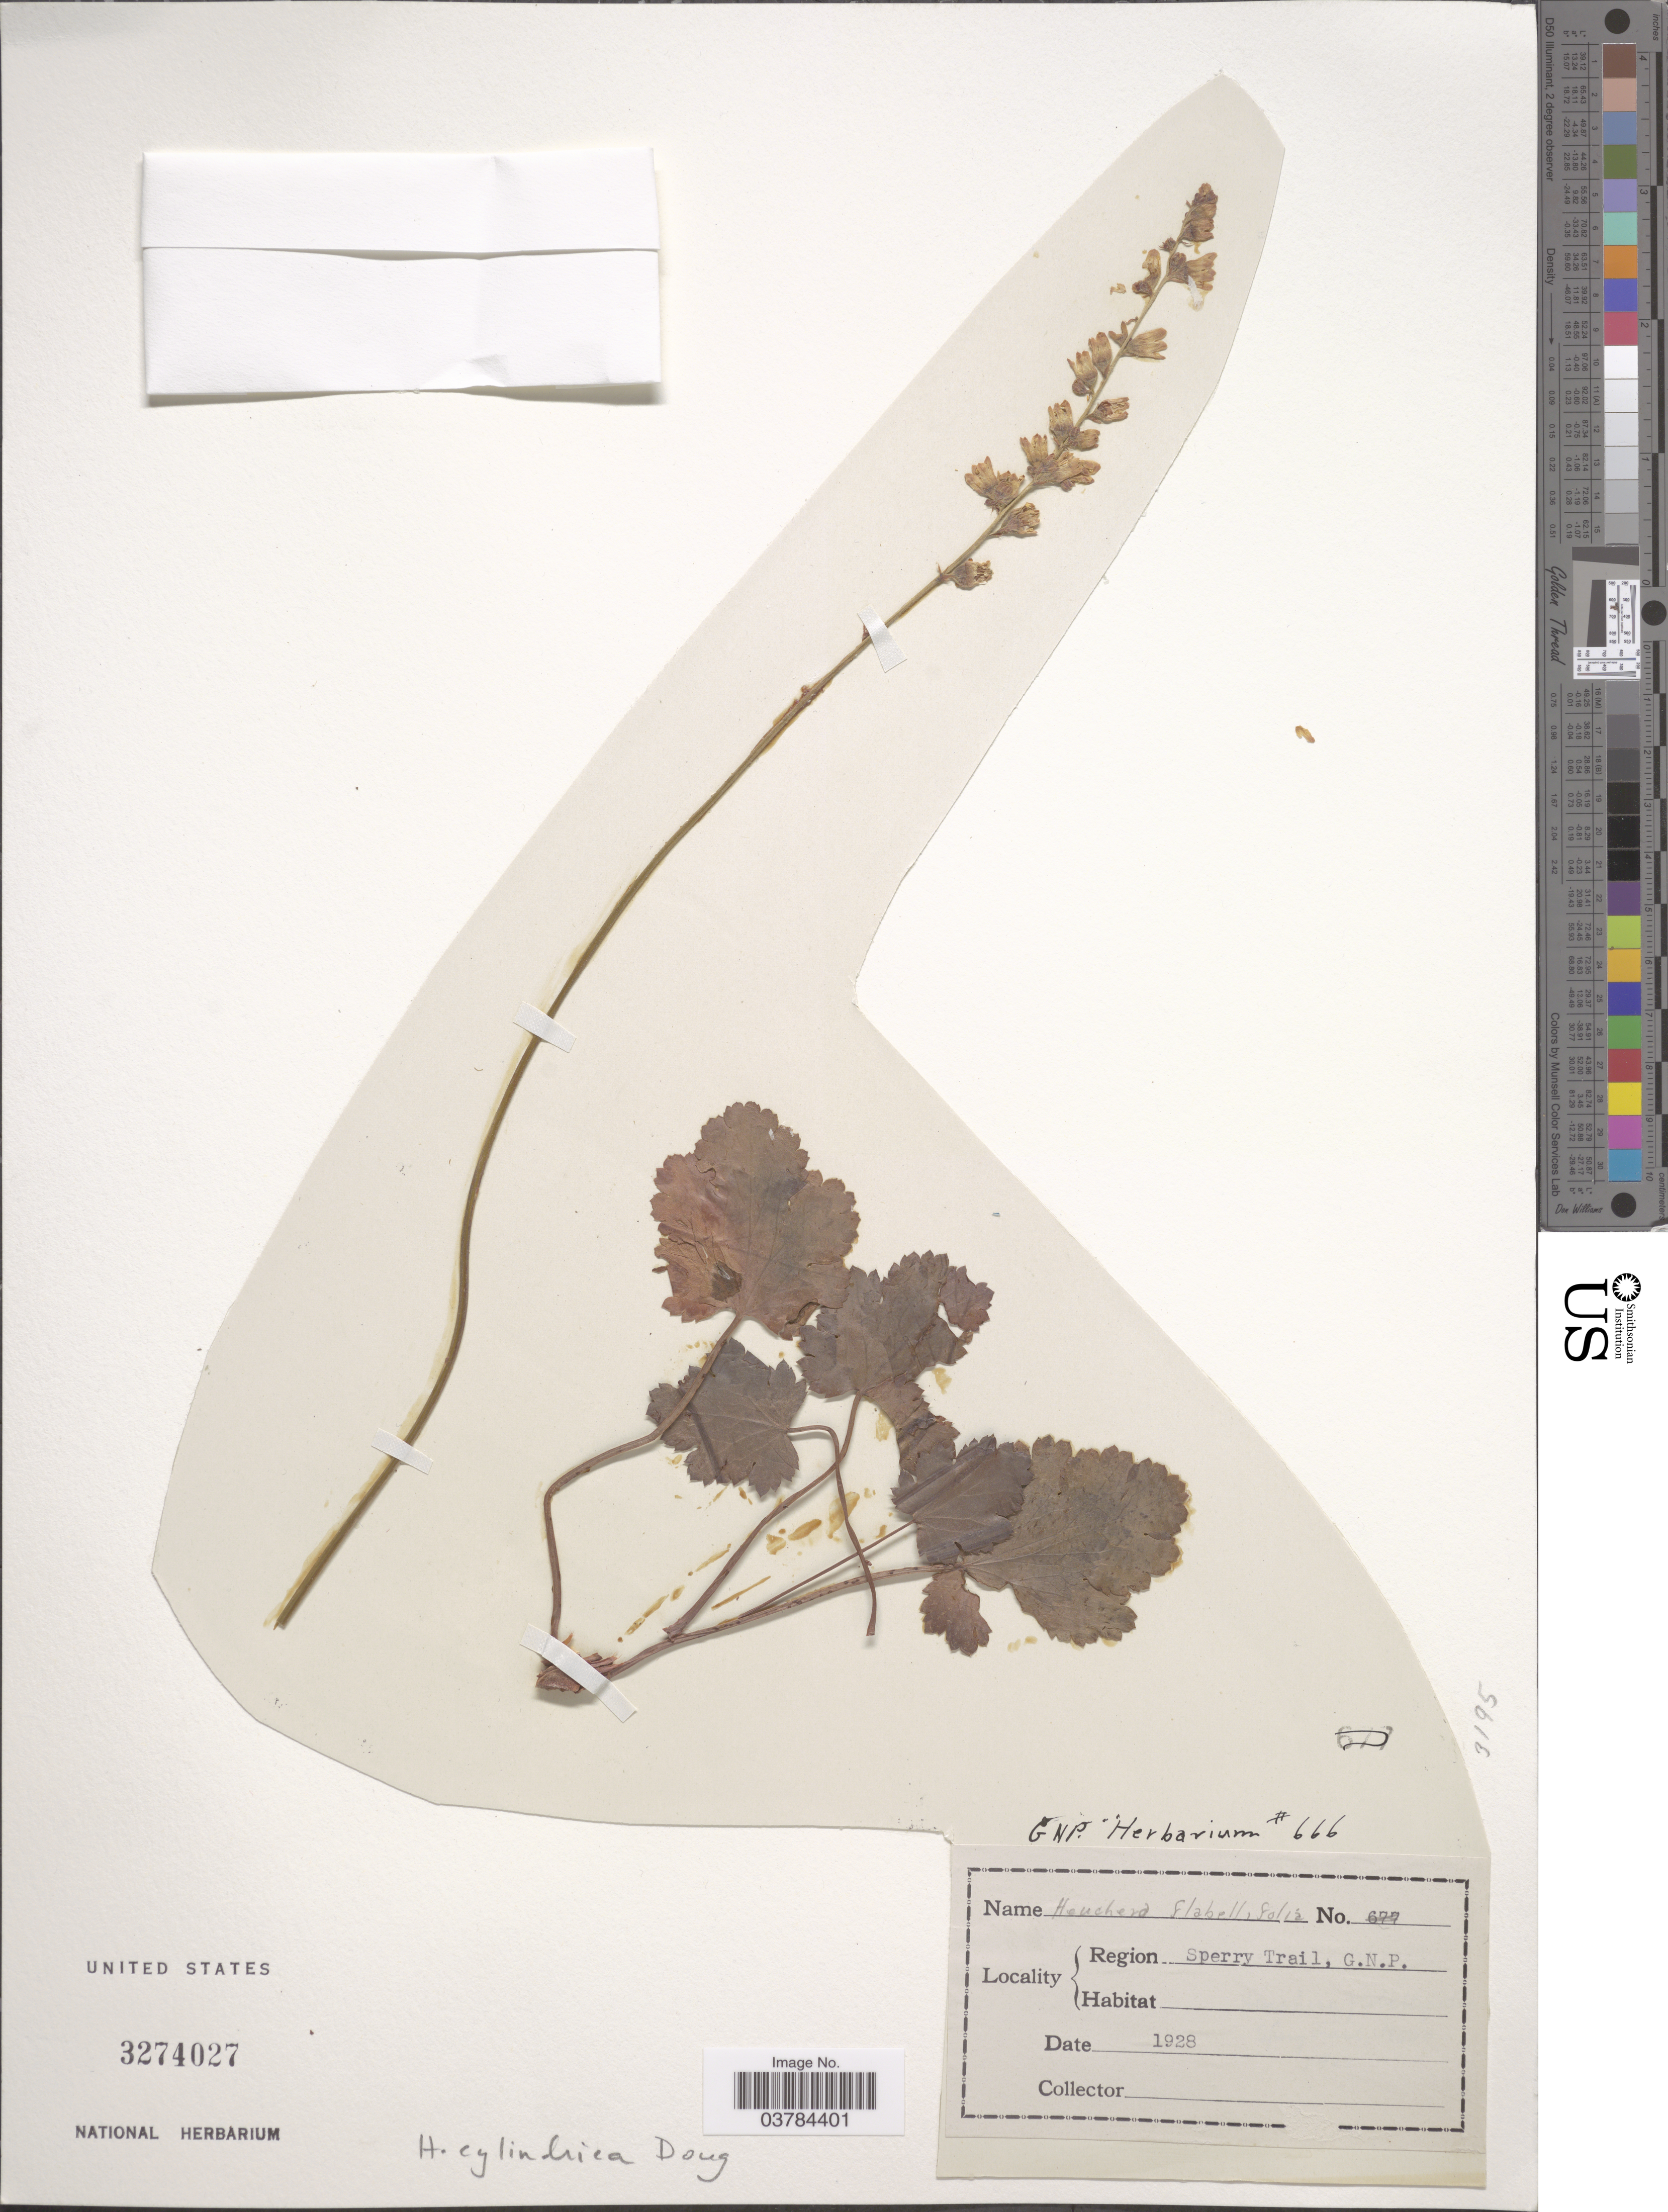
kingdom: Plantae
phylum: Tracheophyta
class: Magnoliopsida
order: Saxifragales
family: Saxifragaceae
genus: Heuchera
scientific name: Heuchera cylindrica var. glabella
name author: (Torr. & A. Gray) Wheelock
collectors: ex herb. G. N. P.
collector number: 666?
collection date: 1928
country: United States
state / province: Montana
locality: Region Sperry Trail, G.N.P.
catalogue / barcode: US 3274027